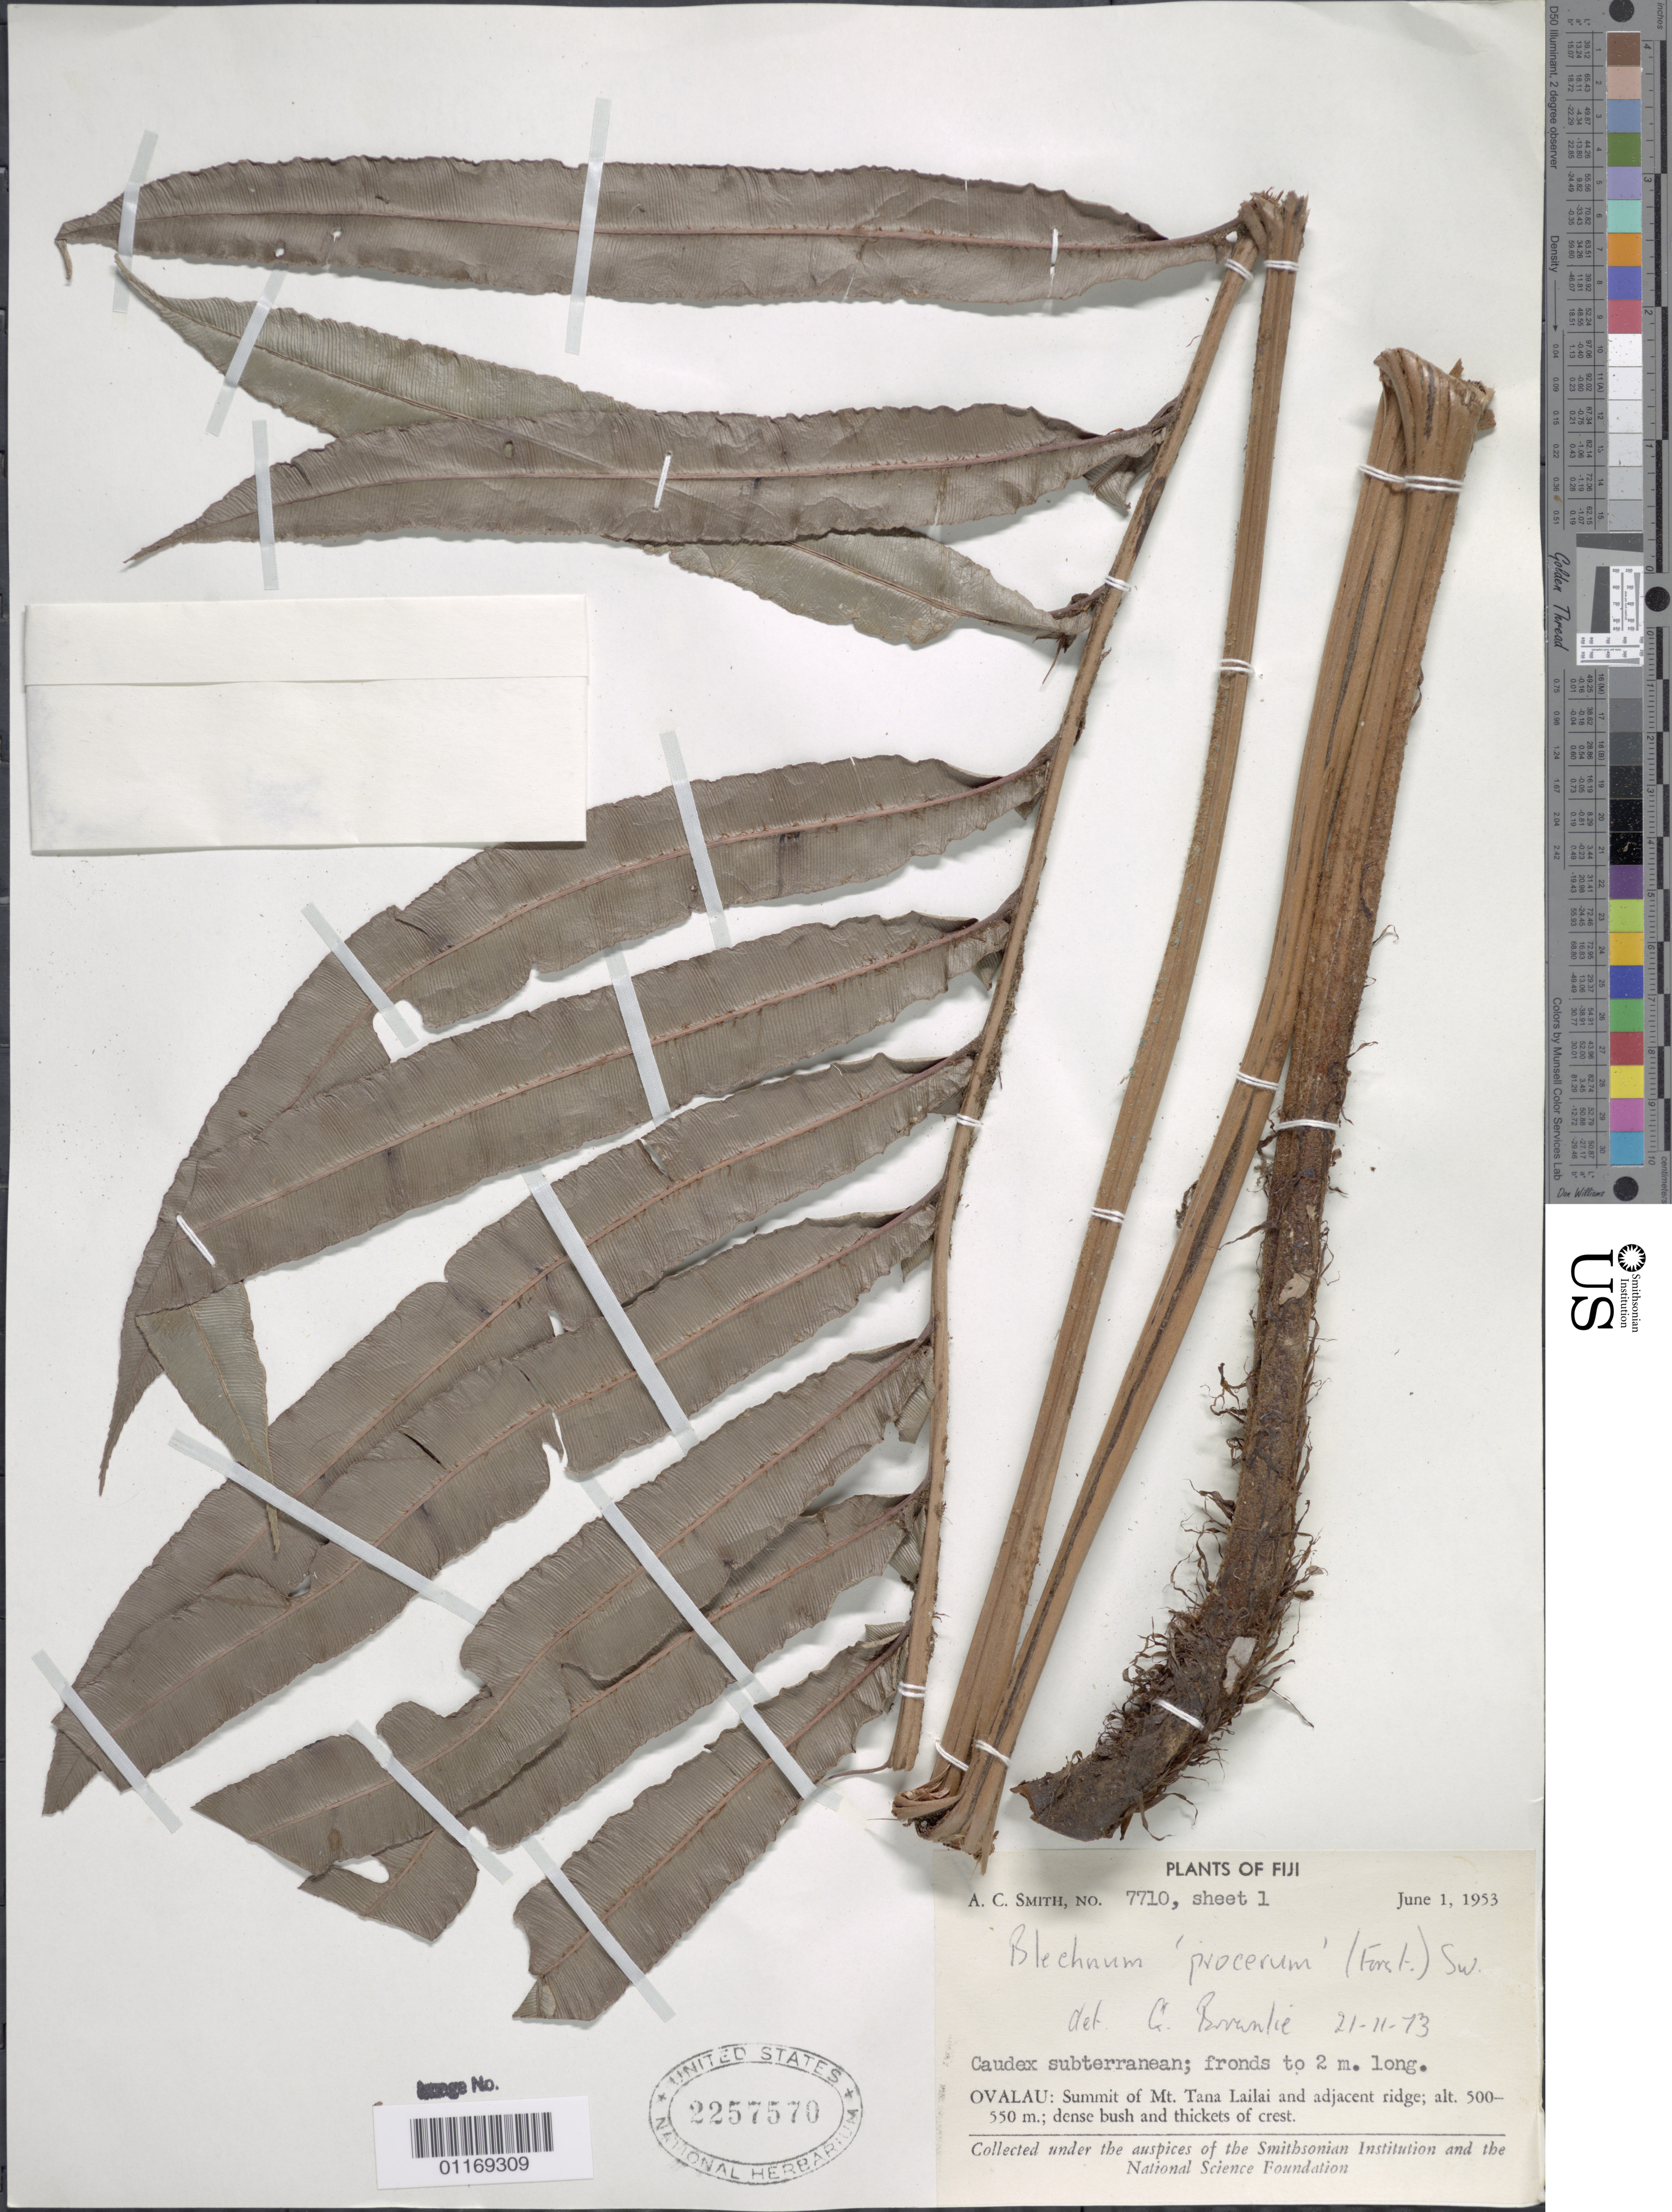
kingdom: Plantae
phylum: Tracheophyta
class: Polypodiopsida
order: Polypodiales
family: Blechnaceae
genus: Blechnum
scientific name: Blechnum procerum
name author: (F. Först.) Sw.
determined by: Brownlie, G.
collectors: A. C. Smith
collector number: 7710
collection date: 1953-06-01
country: Fiji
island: Ovalau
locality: Summit of Mt. Tana Lailai and adjacent ridge, Ovalau, Fiji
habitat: Dense bush and thickets of crest.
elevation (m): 500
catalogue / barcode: US 2257570